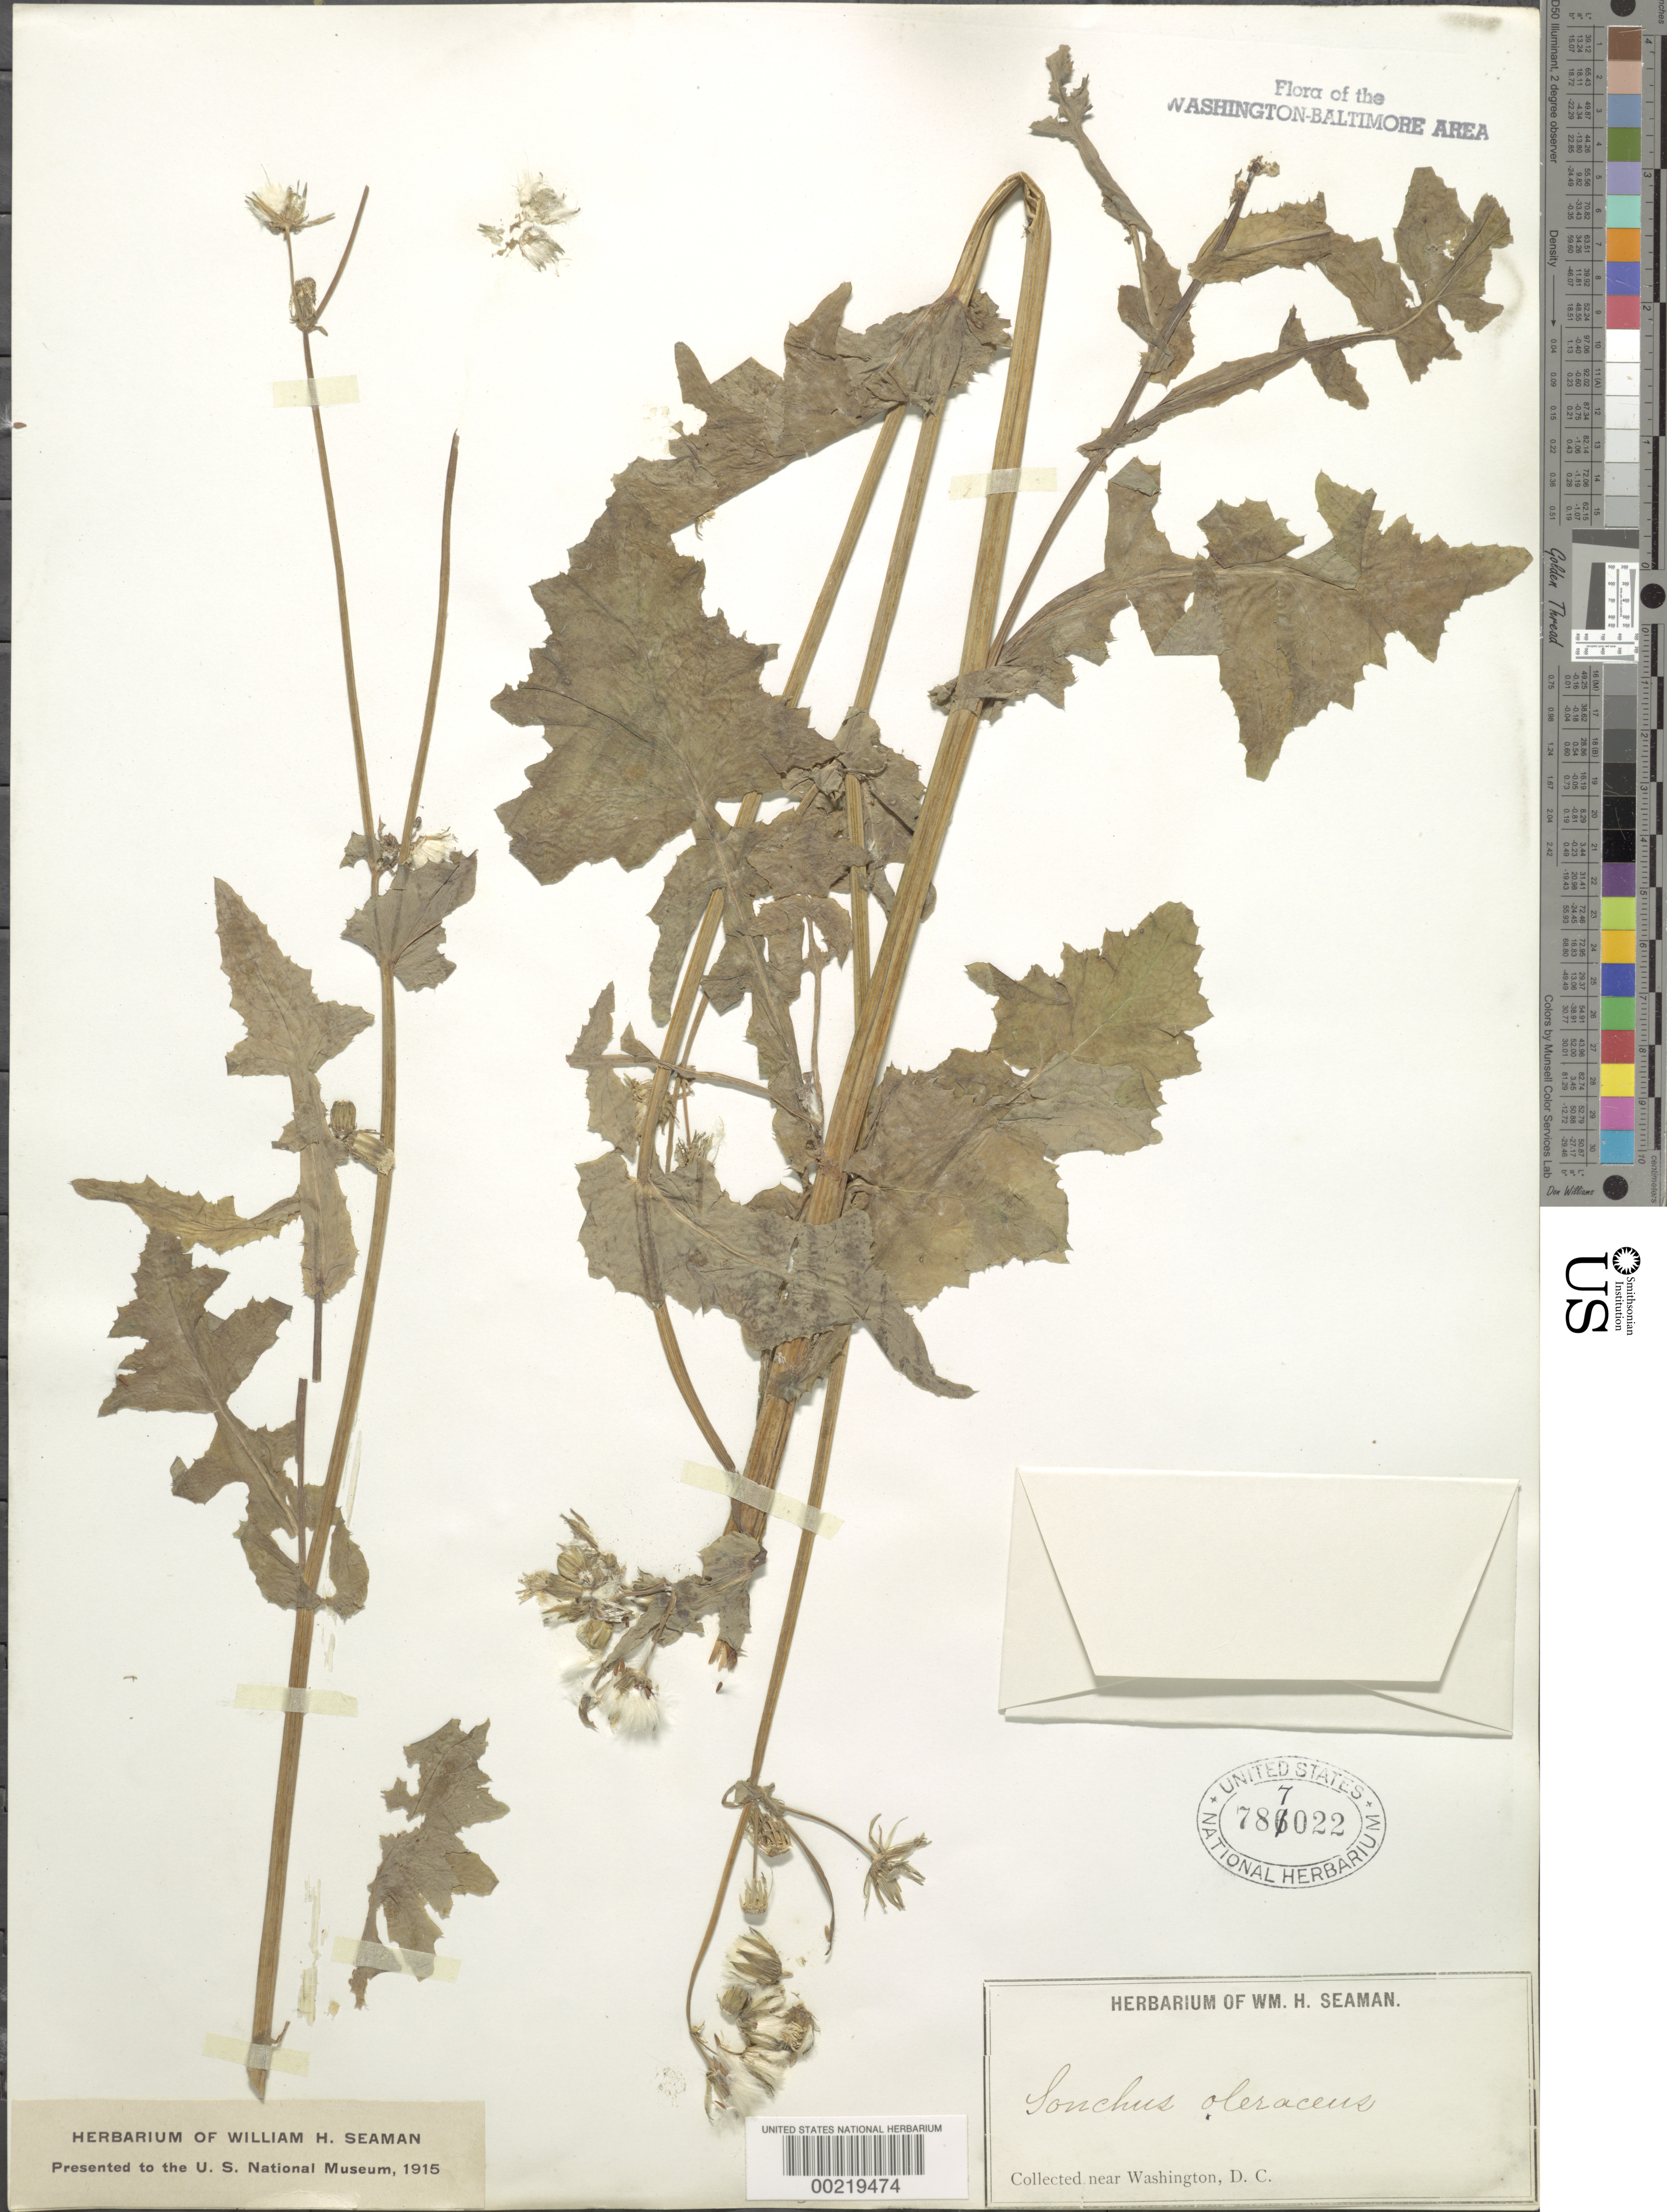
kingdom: Plantae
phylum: Tracheophyta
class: Magnoliopsida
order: Asterales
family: Asteraceae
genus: Sonchus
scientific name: Sonchus oleraceus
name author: L.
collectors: W. Seaman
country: United States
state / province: District of Columbia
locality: DC vicinity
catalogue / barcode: US 787022